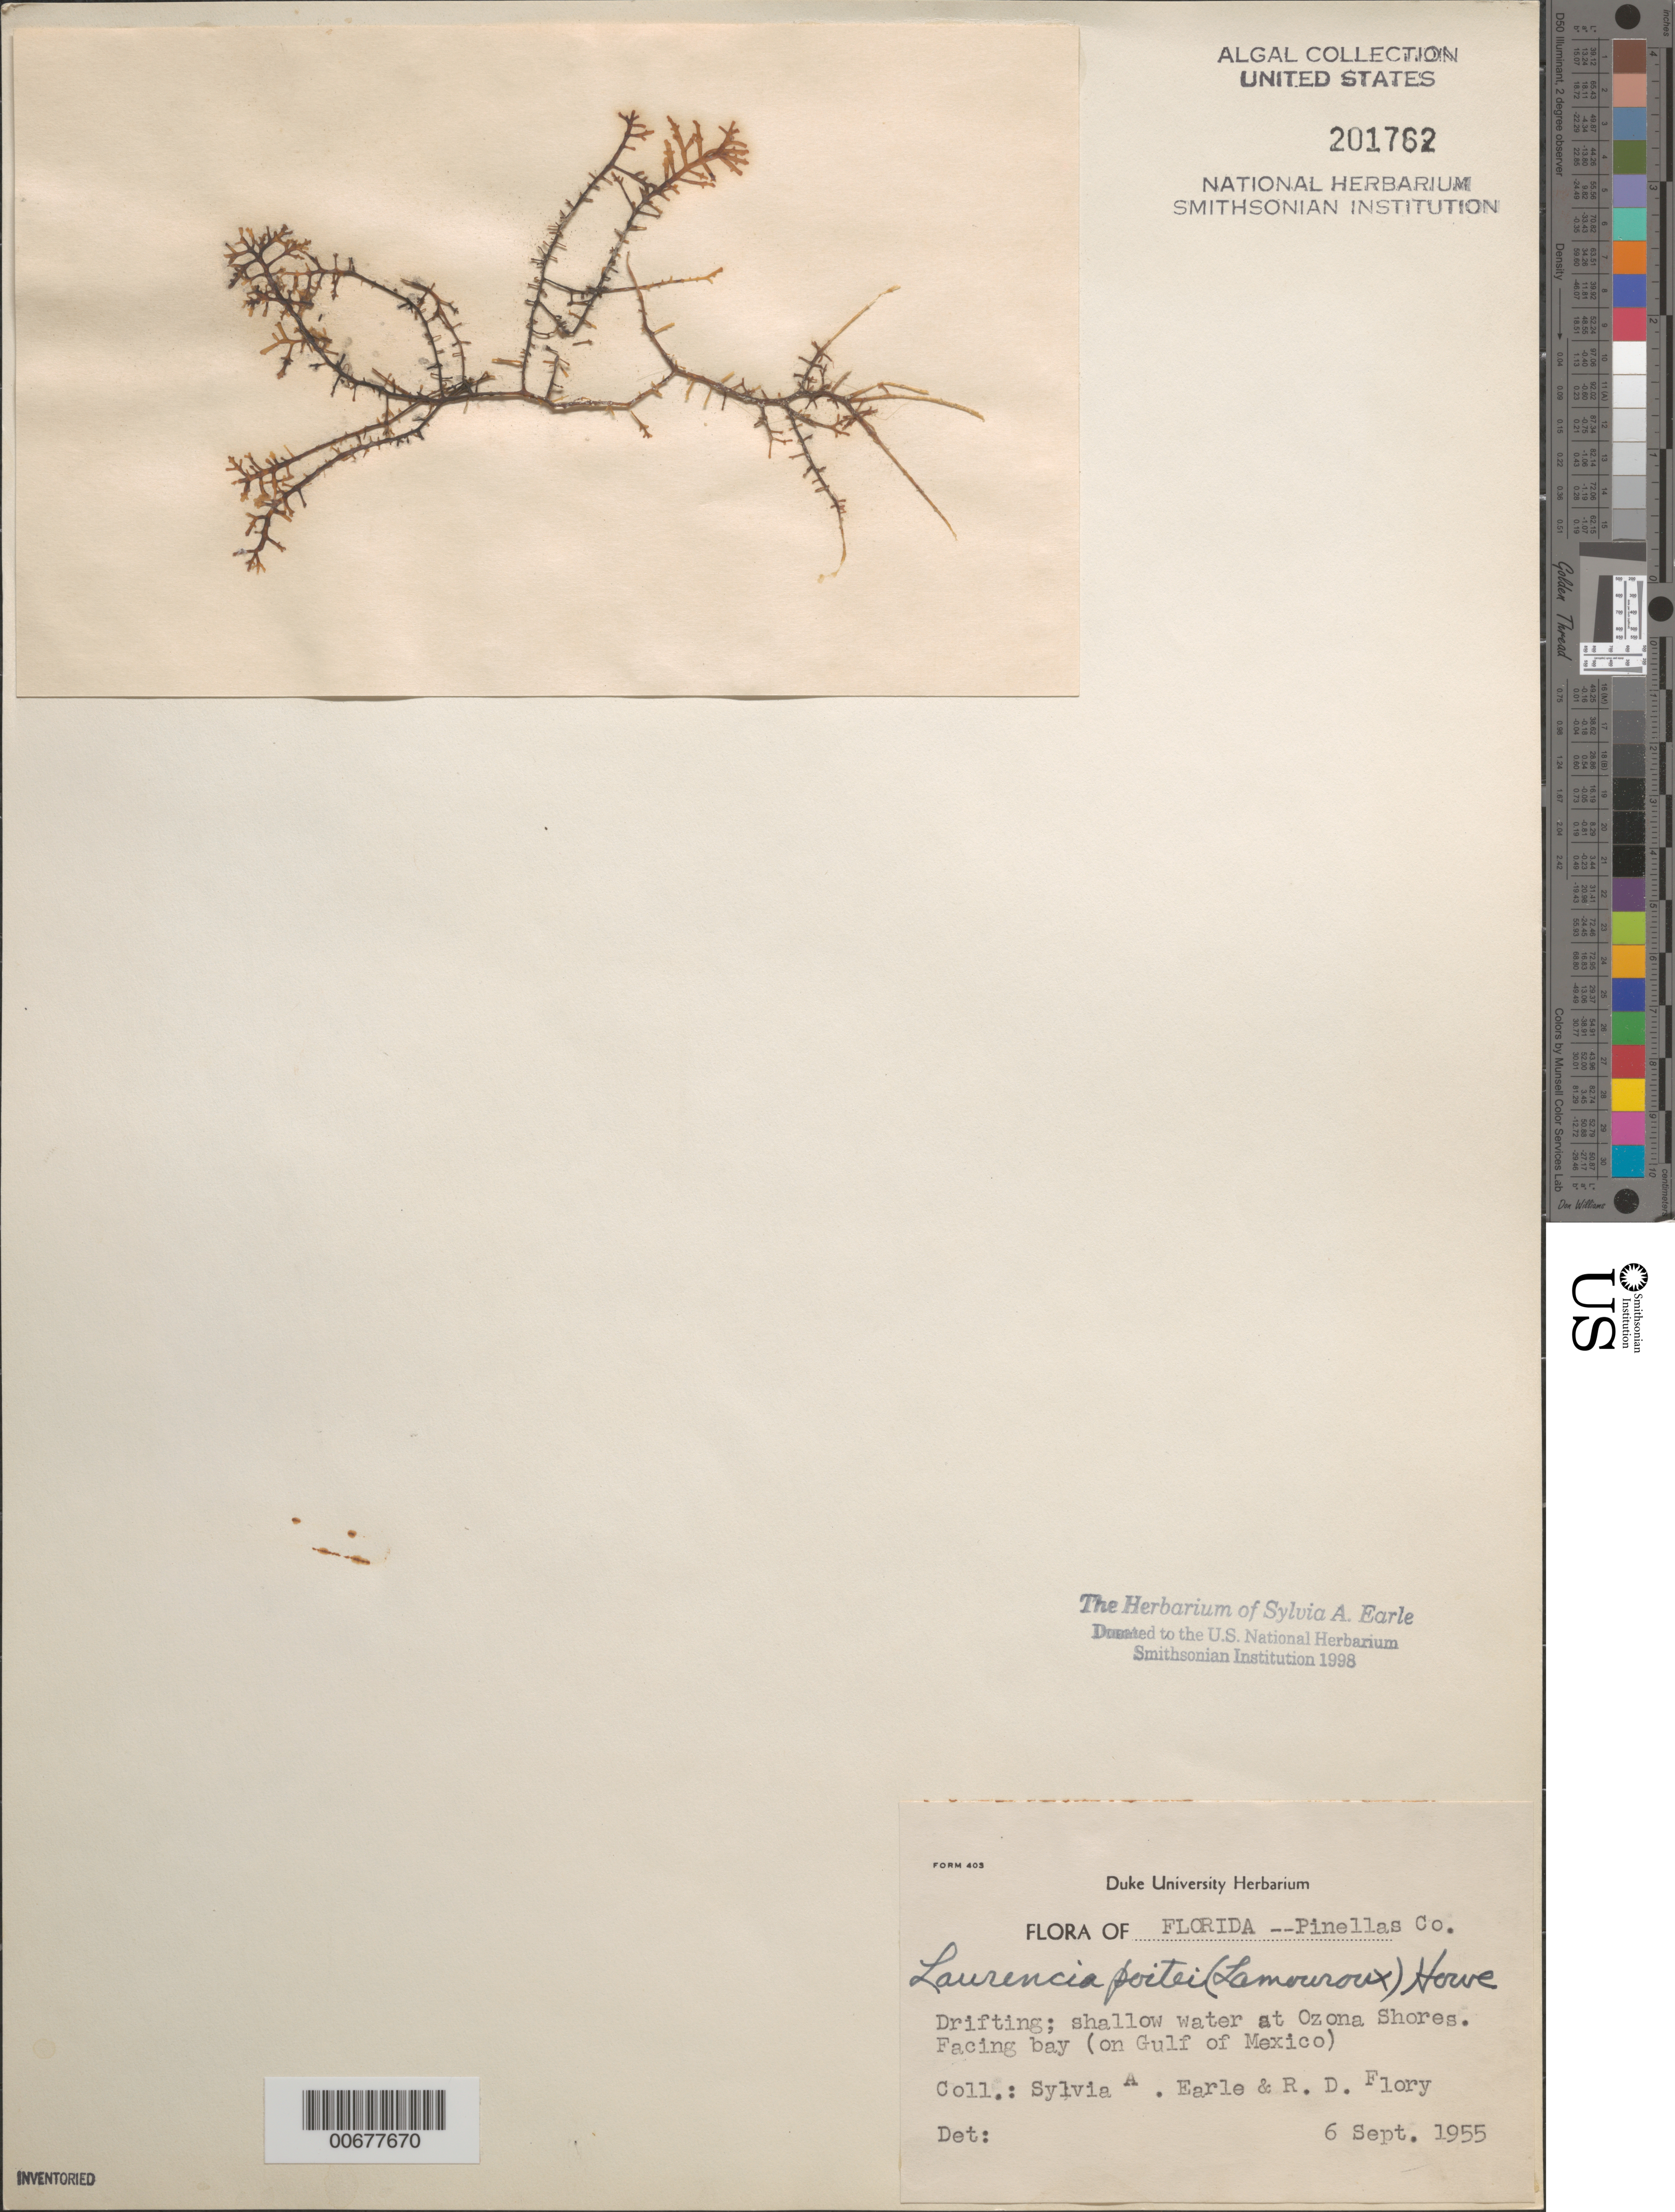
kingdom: Plantae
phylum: Rhodophyta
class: Florideophyceae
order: Ceramiales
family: Rhodomelaceae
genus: Yuzurua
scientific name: Yuzurua poiteaui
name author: (J.V.Lamouroux) Martin-Lescanne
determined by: Brooks, B. L., (BOT), Smithsonian Institution - National Museum of Natural History (UNITED STATES)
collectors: S. A. Earle & R. Flory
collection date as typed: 09 Sep 1955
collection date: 1955-09-09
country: United States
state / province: Florida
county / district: Pinellas County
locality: Ozona Shores, north of Dunedin, Gulf of Mexico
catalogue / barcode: US 201762